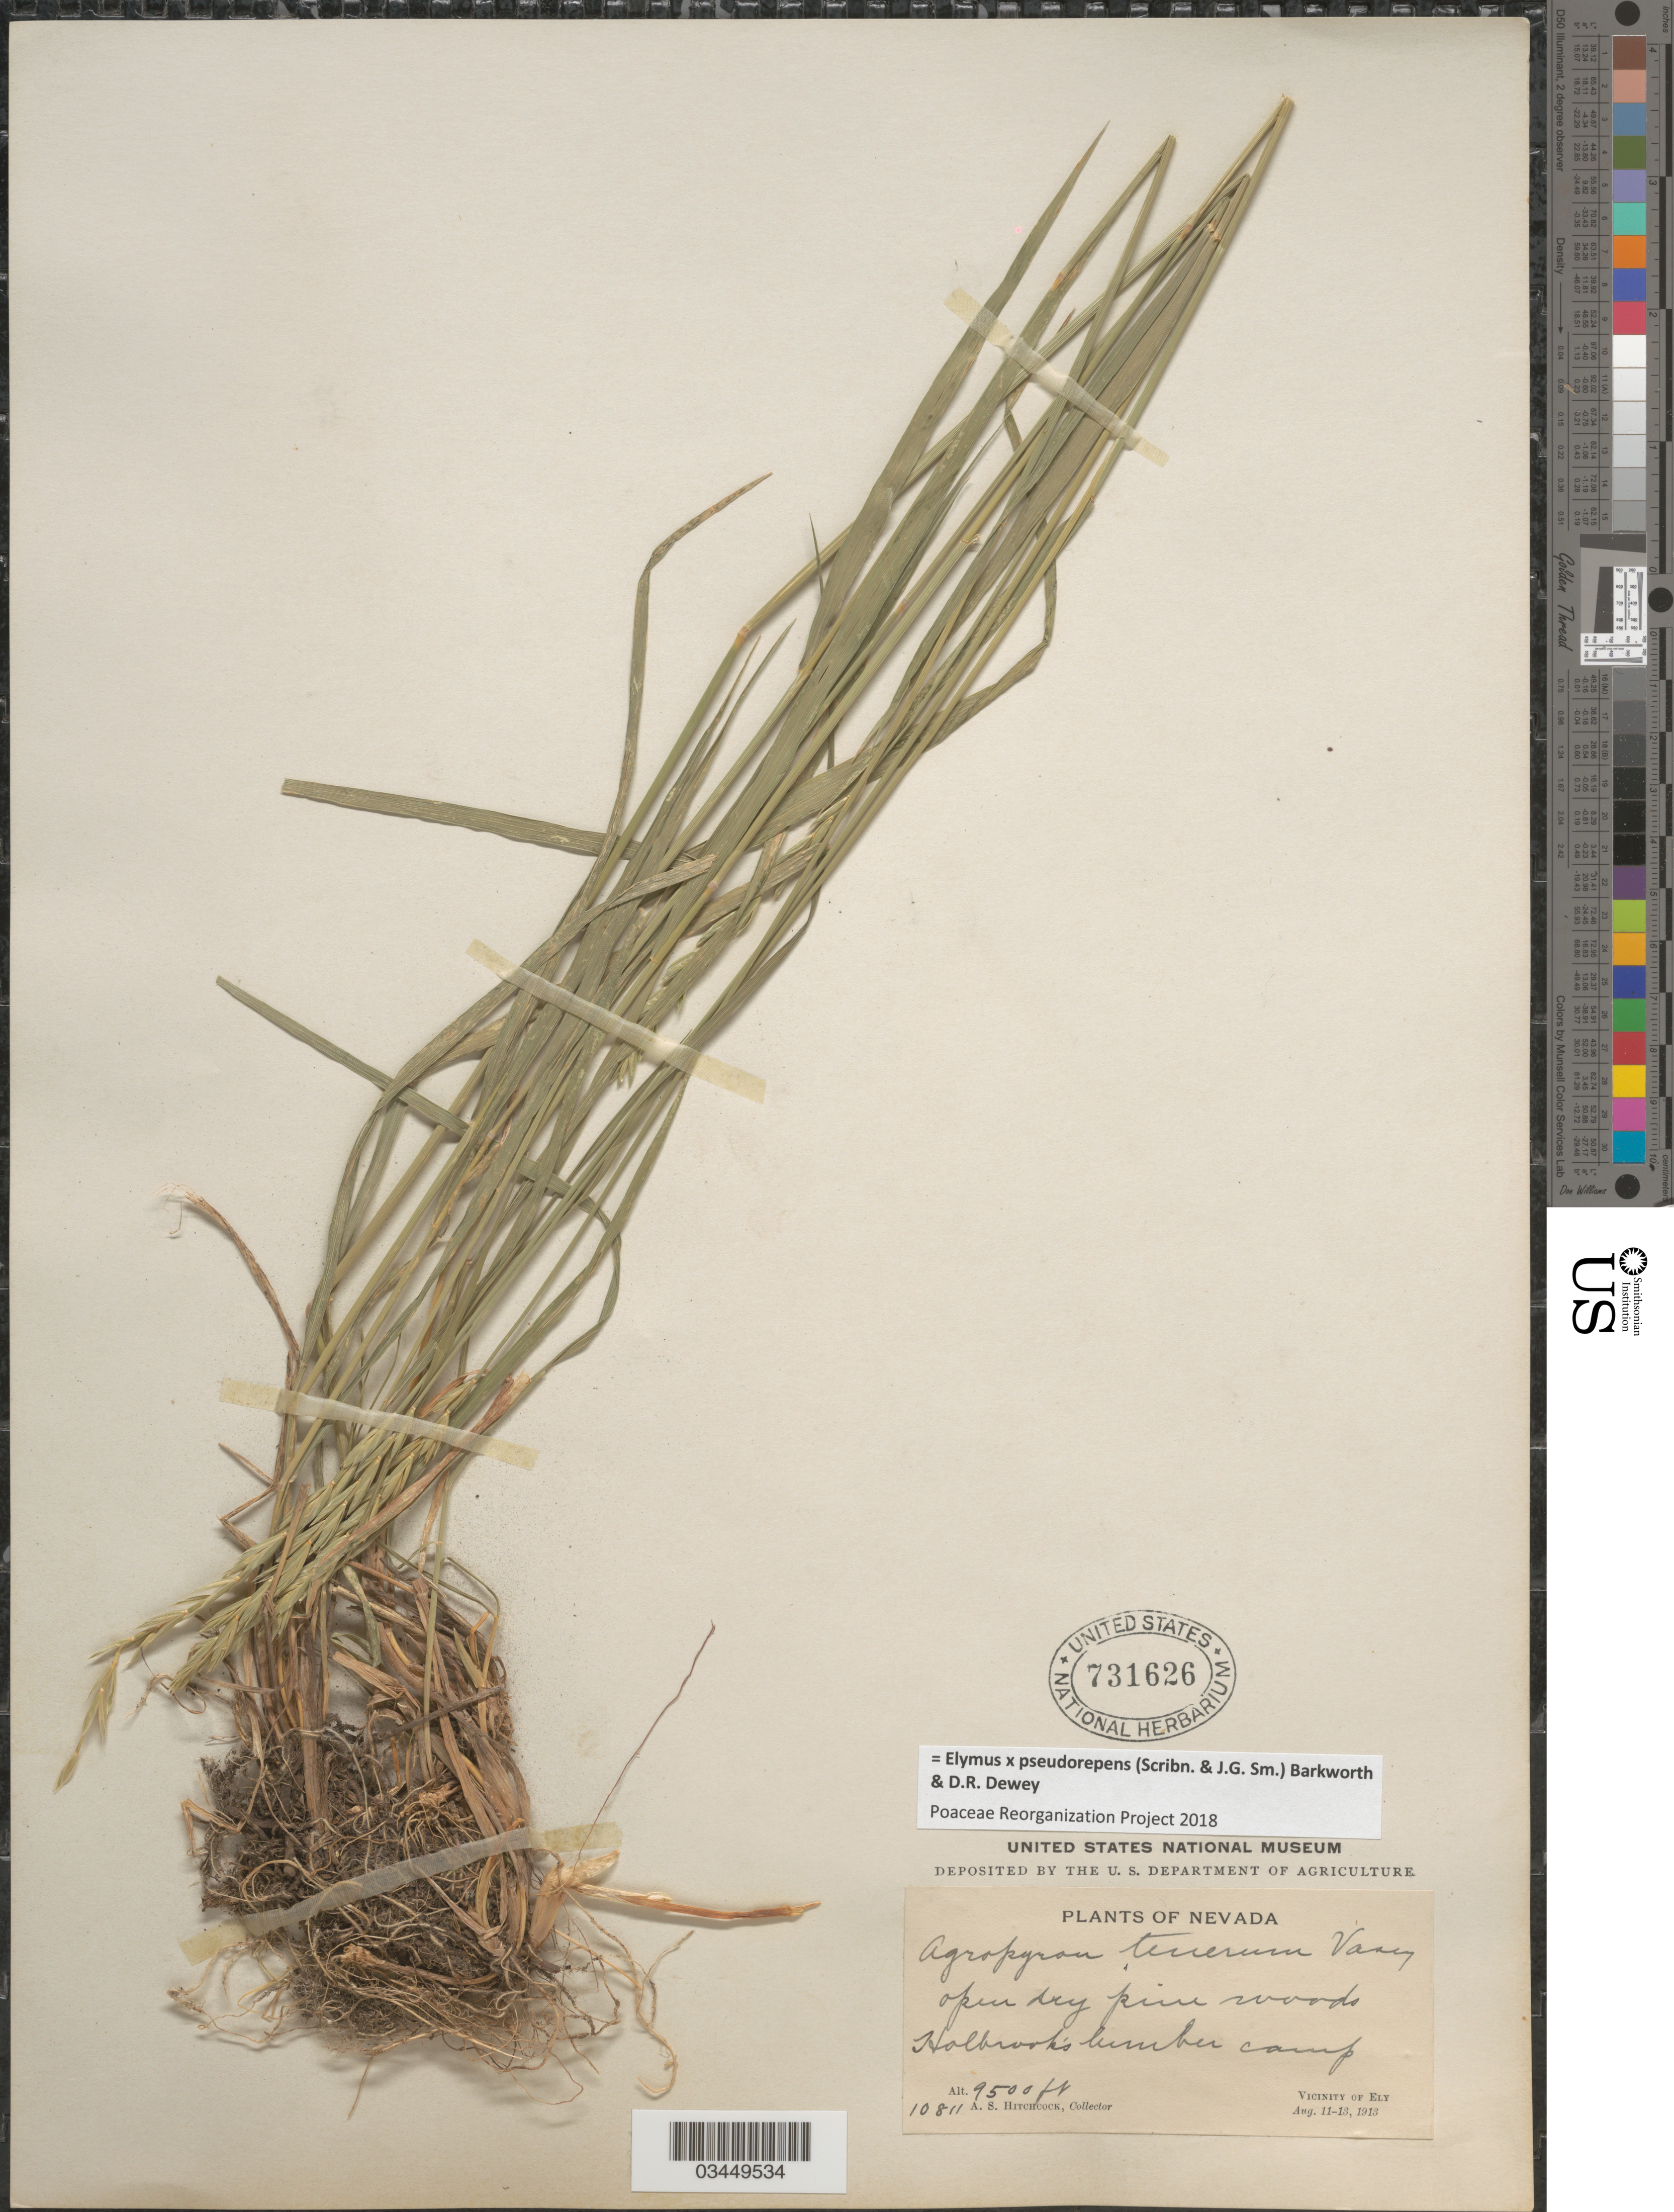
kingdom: Plantae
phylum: Tracheophyta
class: Liliopsida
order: Poales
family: Poaceae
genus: Elymus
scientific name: Elymus x pseudorepens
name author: (Scribn. & J.G. Sm.) Barkworth & Dewey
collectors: A. S. Hitchcock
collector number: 10811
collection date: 1913-08-11/1913-08-13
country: United States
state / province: Nevada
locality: Holbrook's lumber camp. Vicinity of Ely.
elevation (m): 2896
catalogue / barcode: US 731626